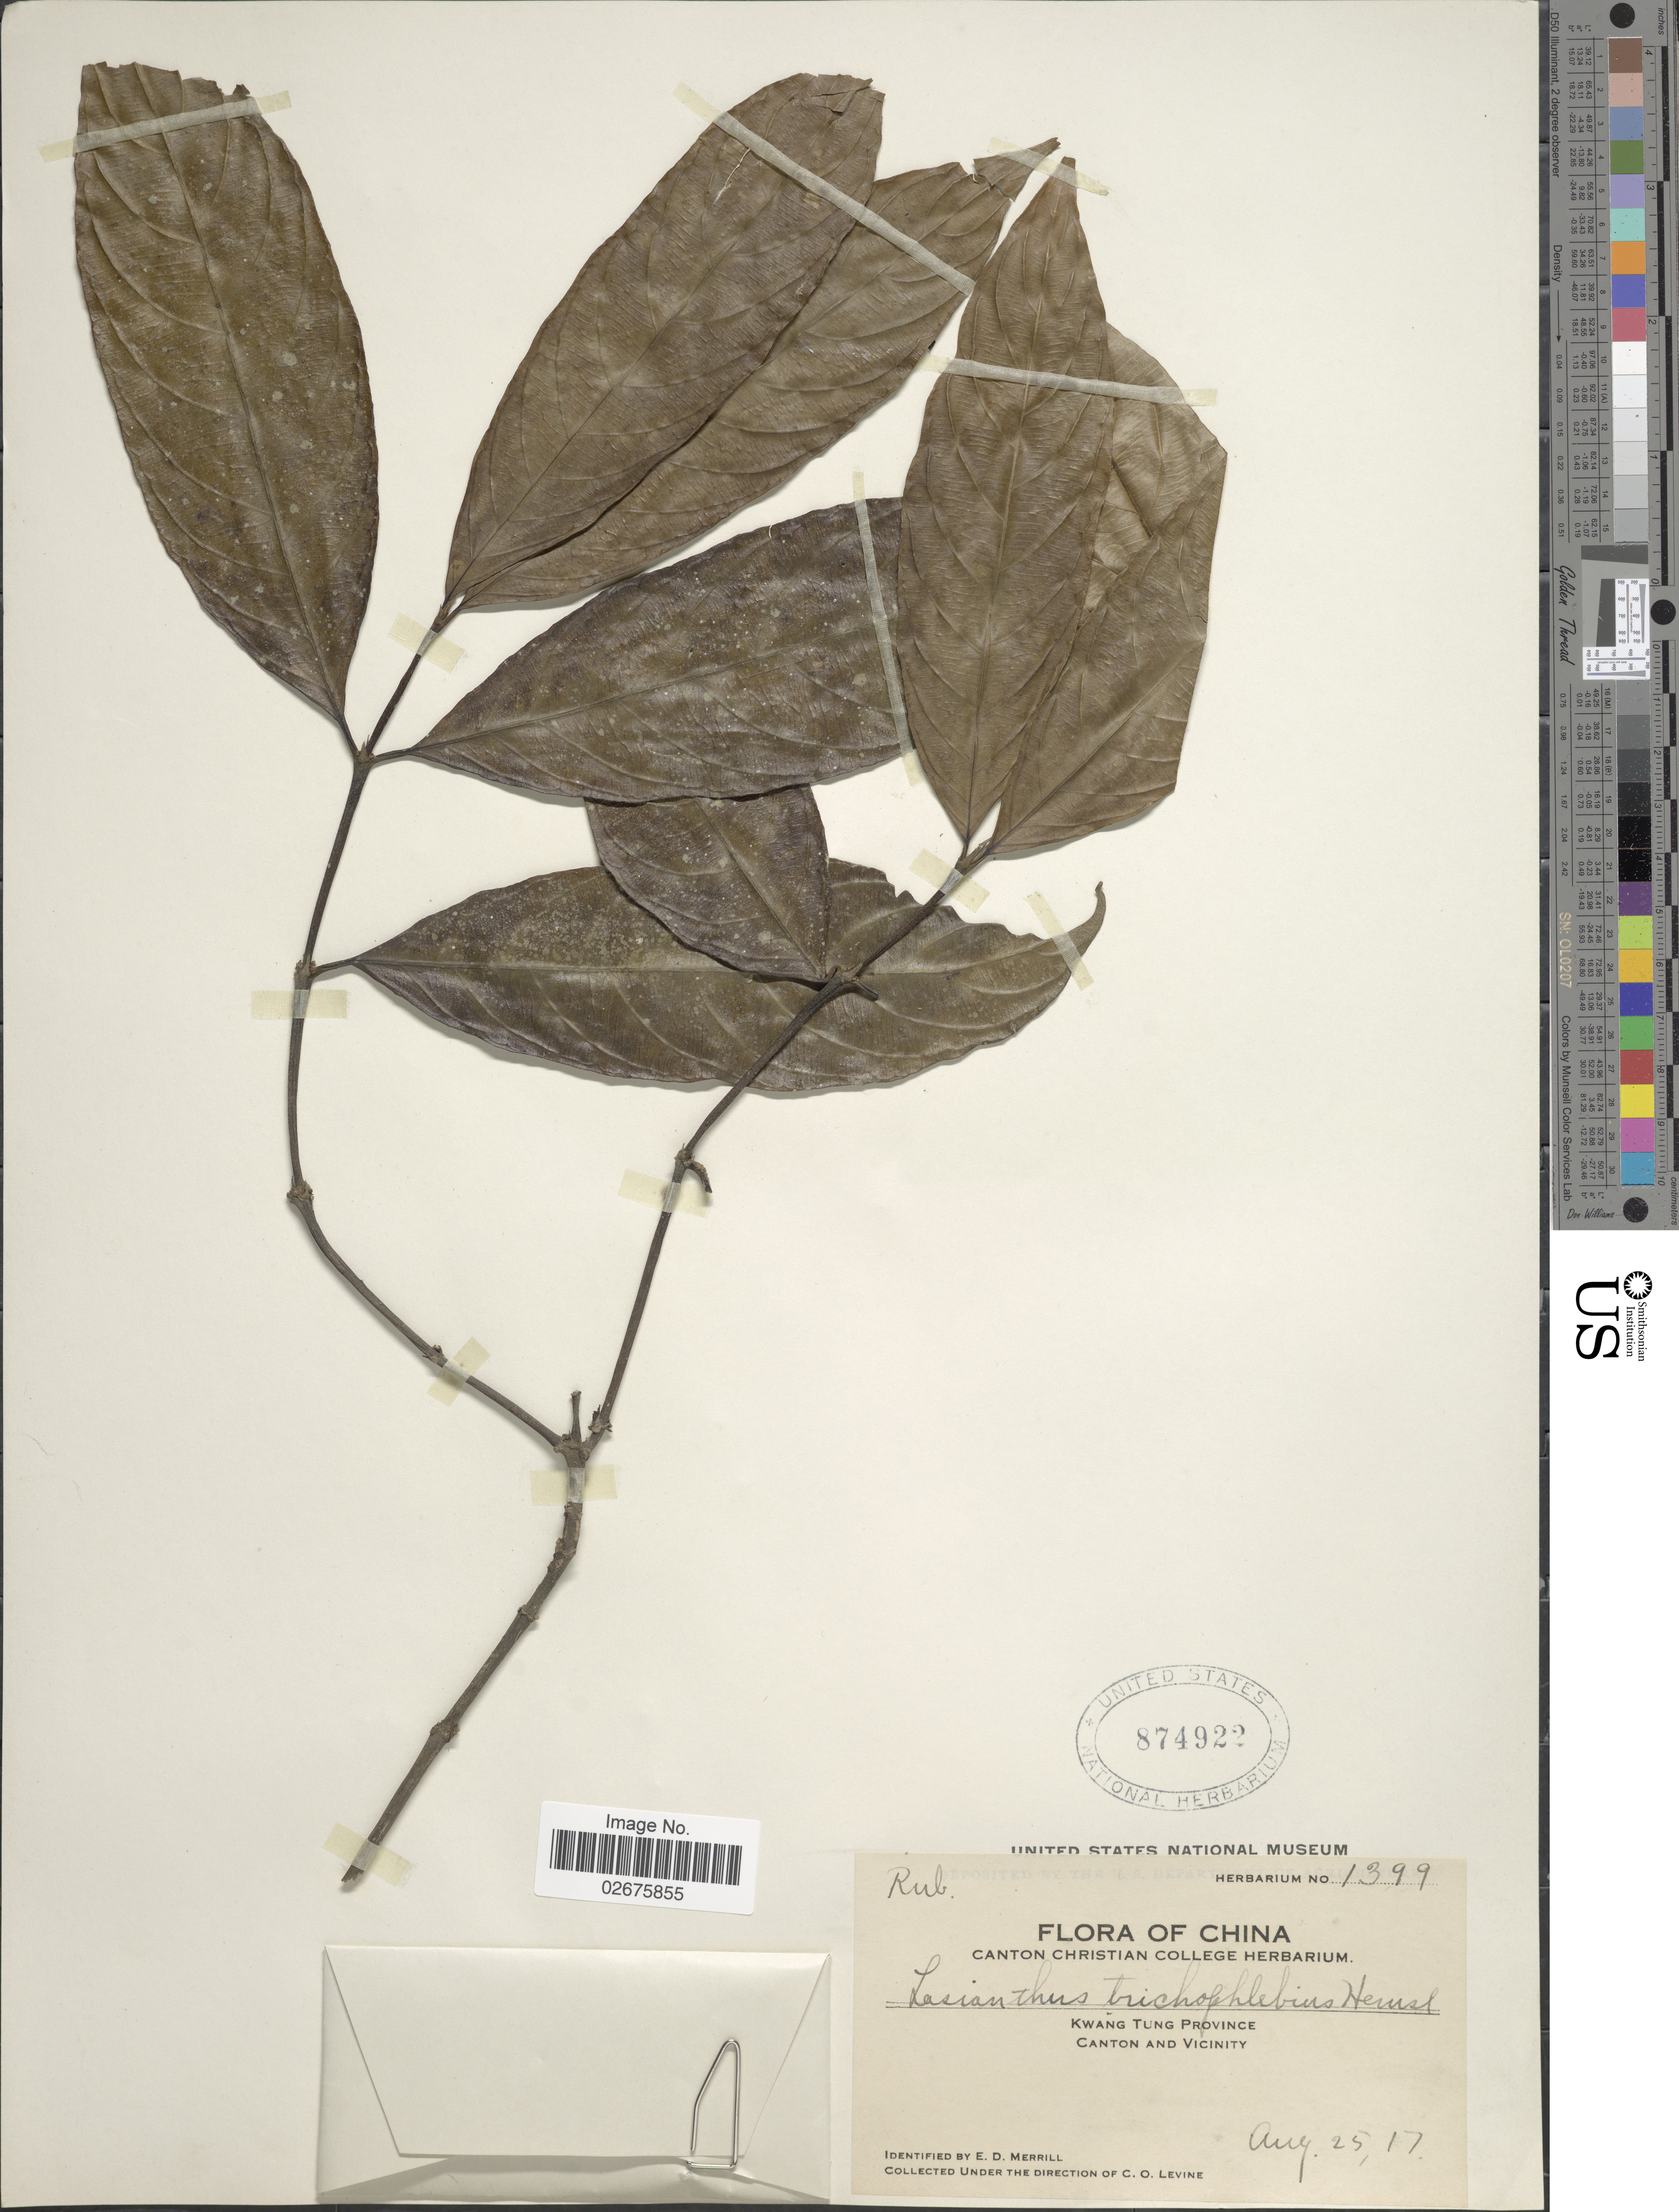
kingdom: Plantae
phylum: Tracheophyta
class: Magnoliopsida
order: Gentianales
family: Rubiaceae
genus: Lasianthus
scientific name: Lasianthus trichophlebus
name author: Hemsl.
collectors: C. O. Levine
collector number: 1399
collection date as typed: Transcribed d/m/y: 25/8/17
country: China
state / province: Guangdong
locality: Kwang Tung Province, Canton and Vicinity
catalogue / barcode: US 874922